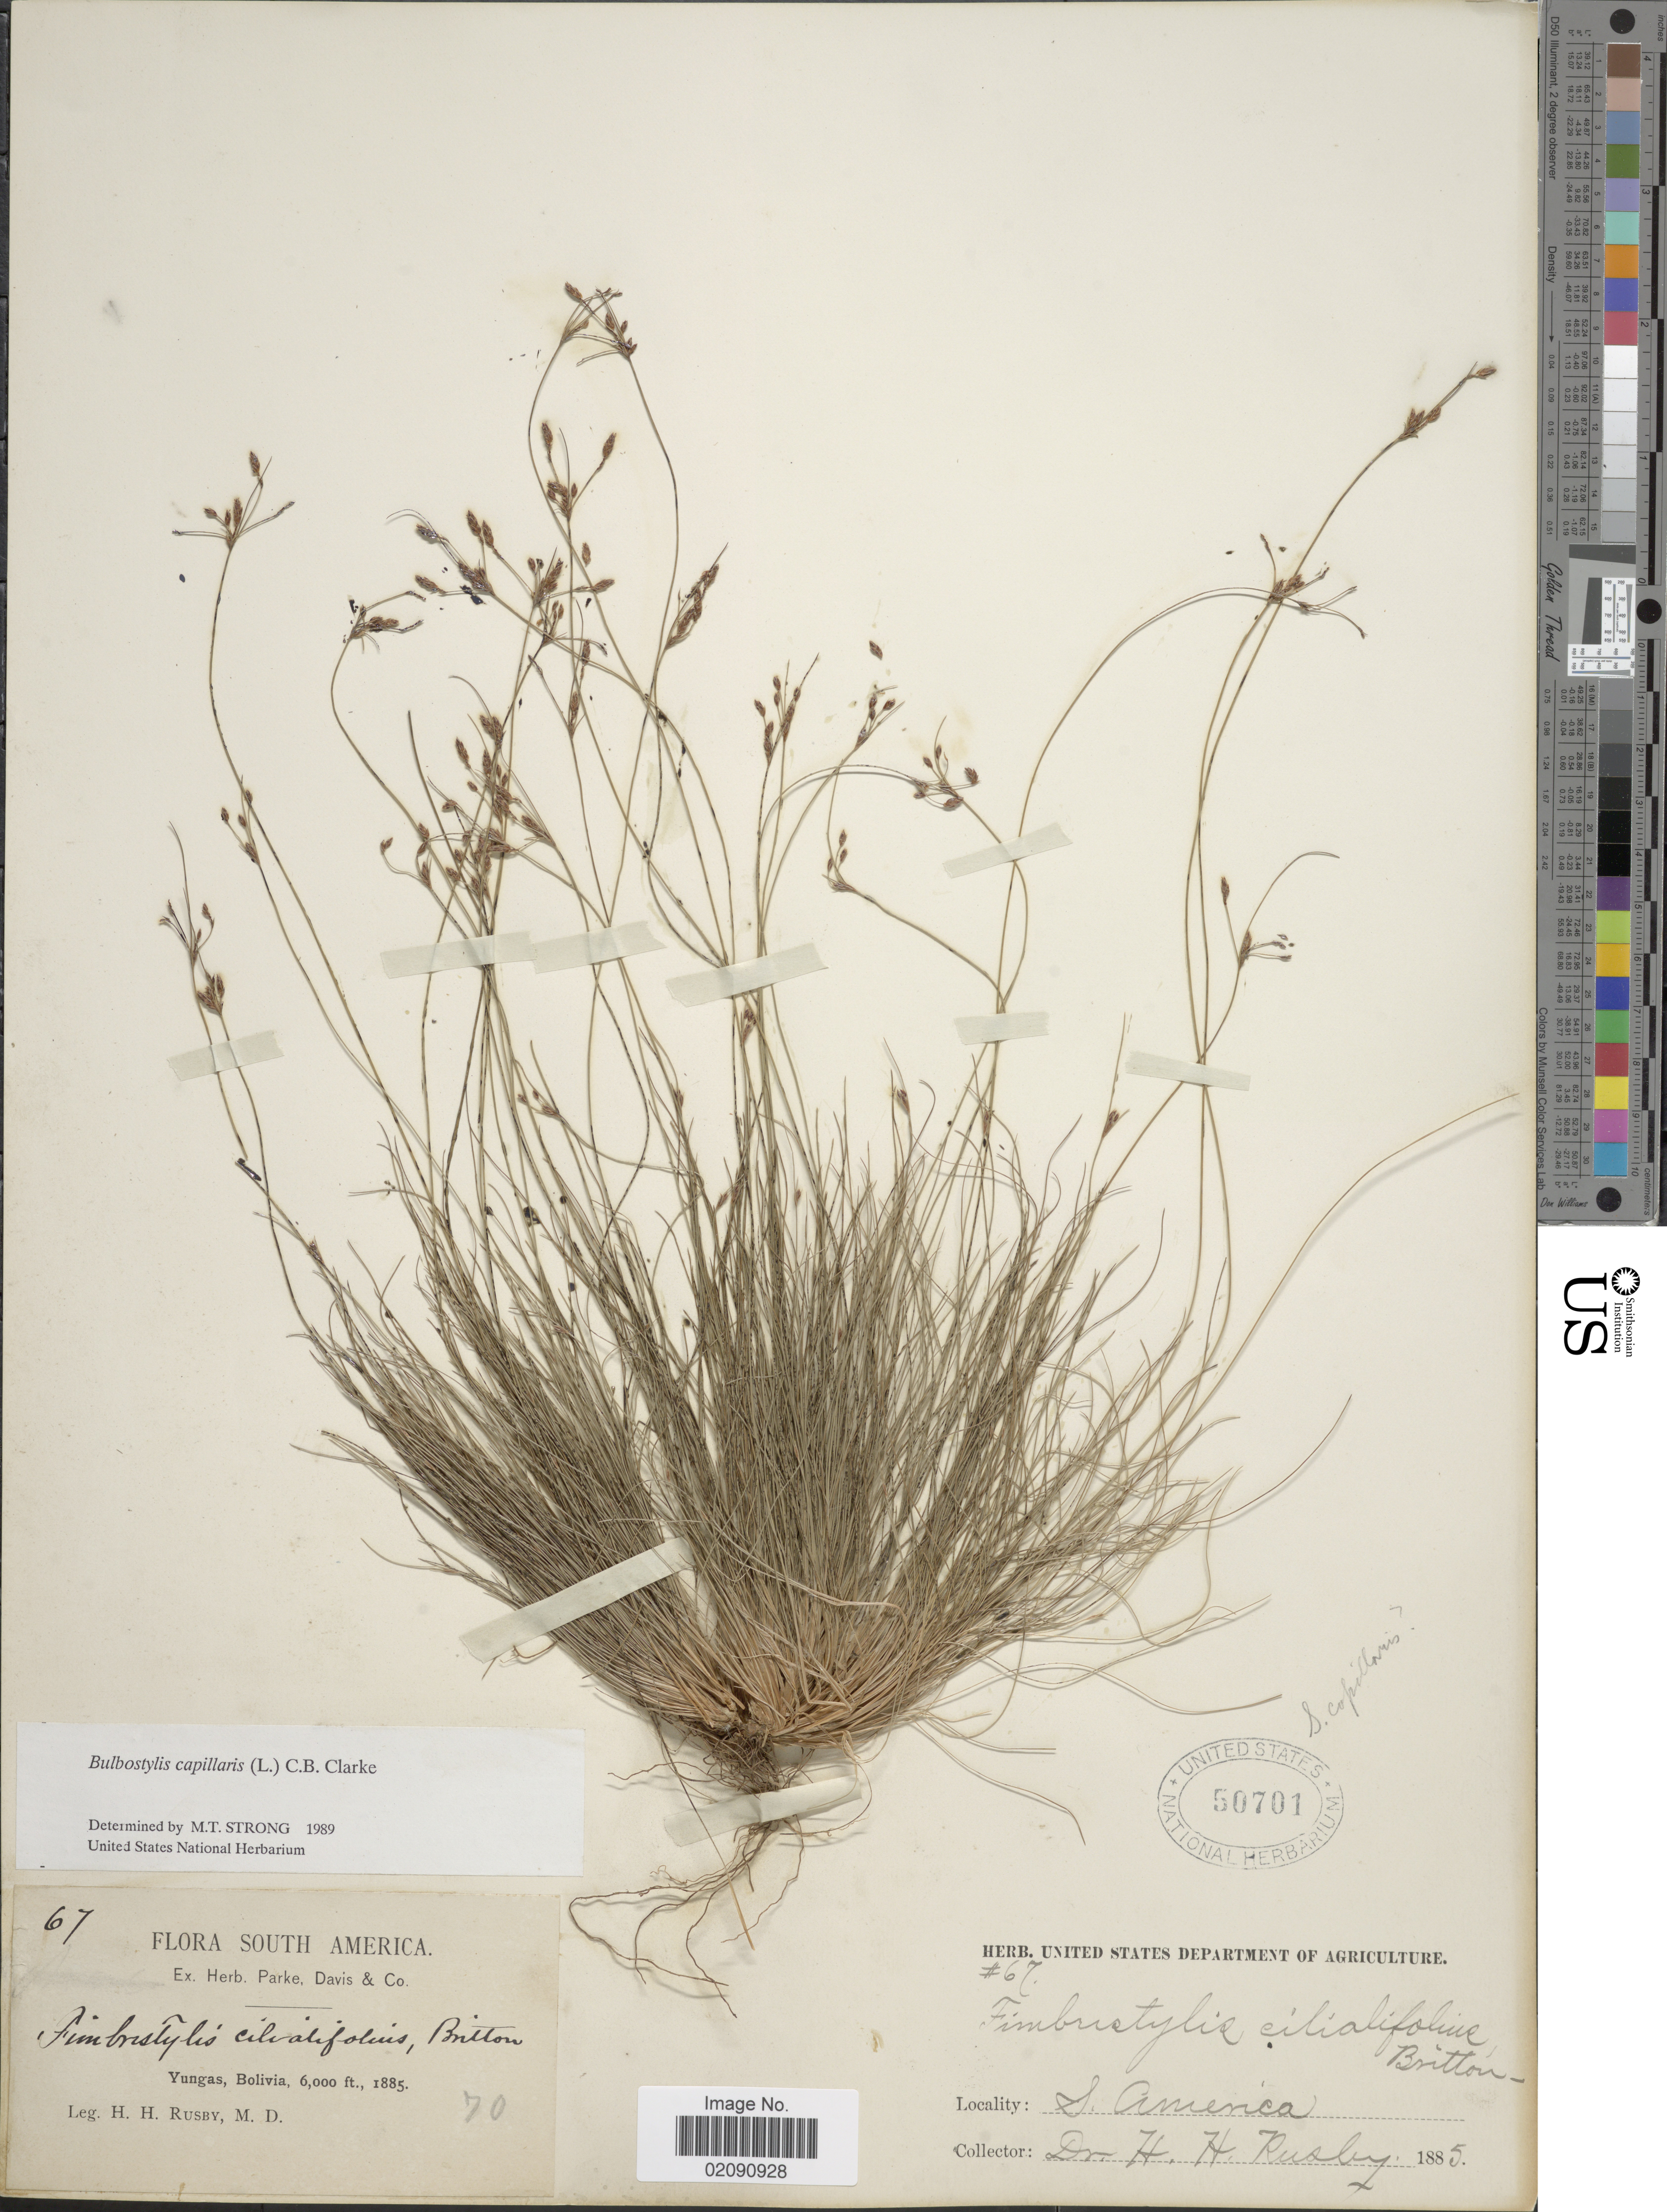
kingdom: Plantae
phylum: Tracheophyta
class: Liliopsida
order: Poales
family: Cyperaceae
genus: Bulbostylis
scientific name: Bulbostylis capillaris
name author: (L.) Kunth ex C.B. Clarke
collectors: H. H. Rusby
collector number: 67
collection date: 1885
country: Bolivia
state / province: La Paz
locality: Yungas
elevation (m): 1829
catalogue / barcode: US 50701